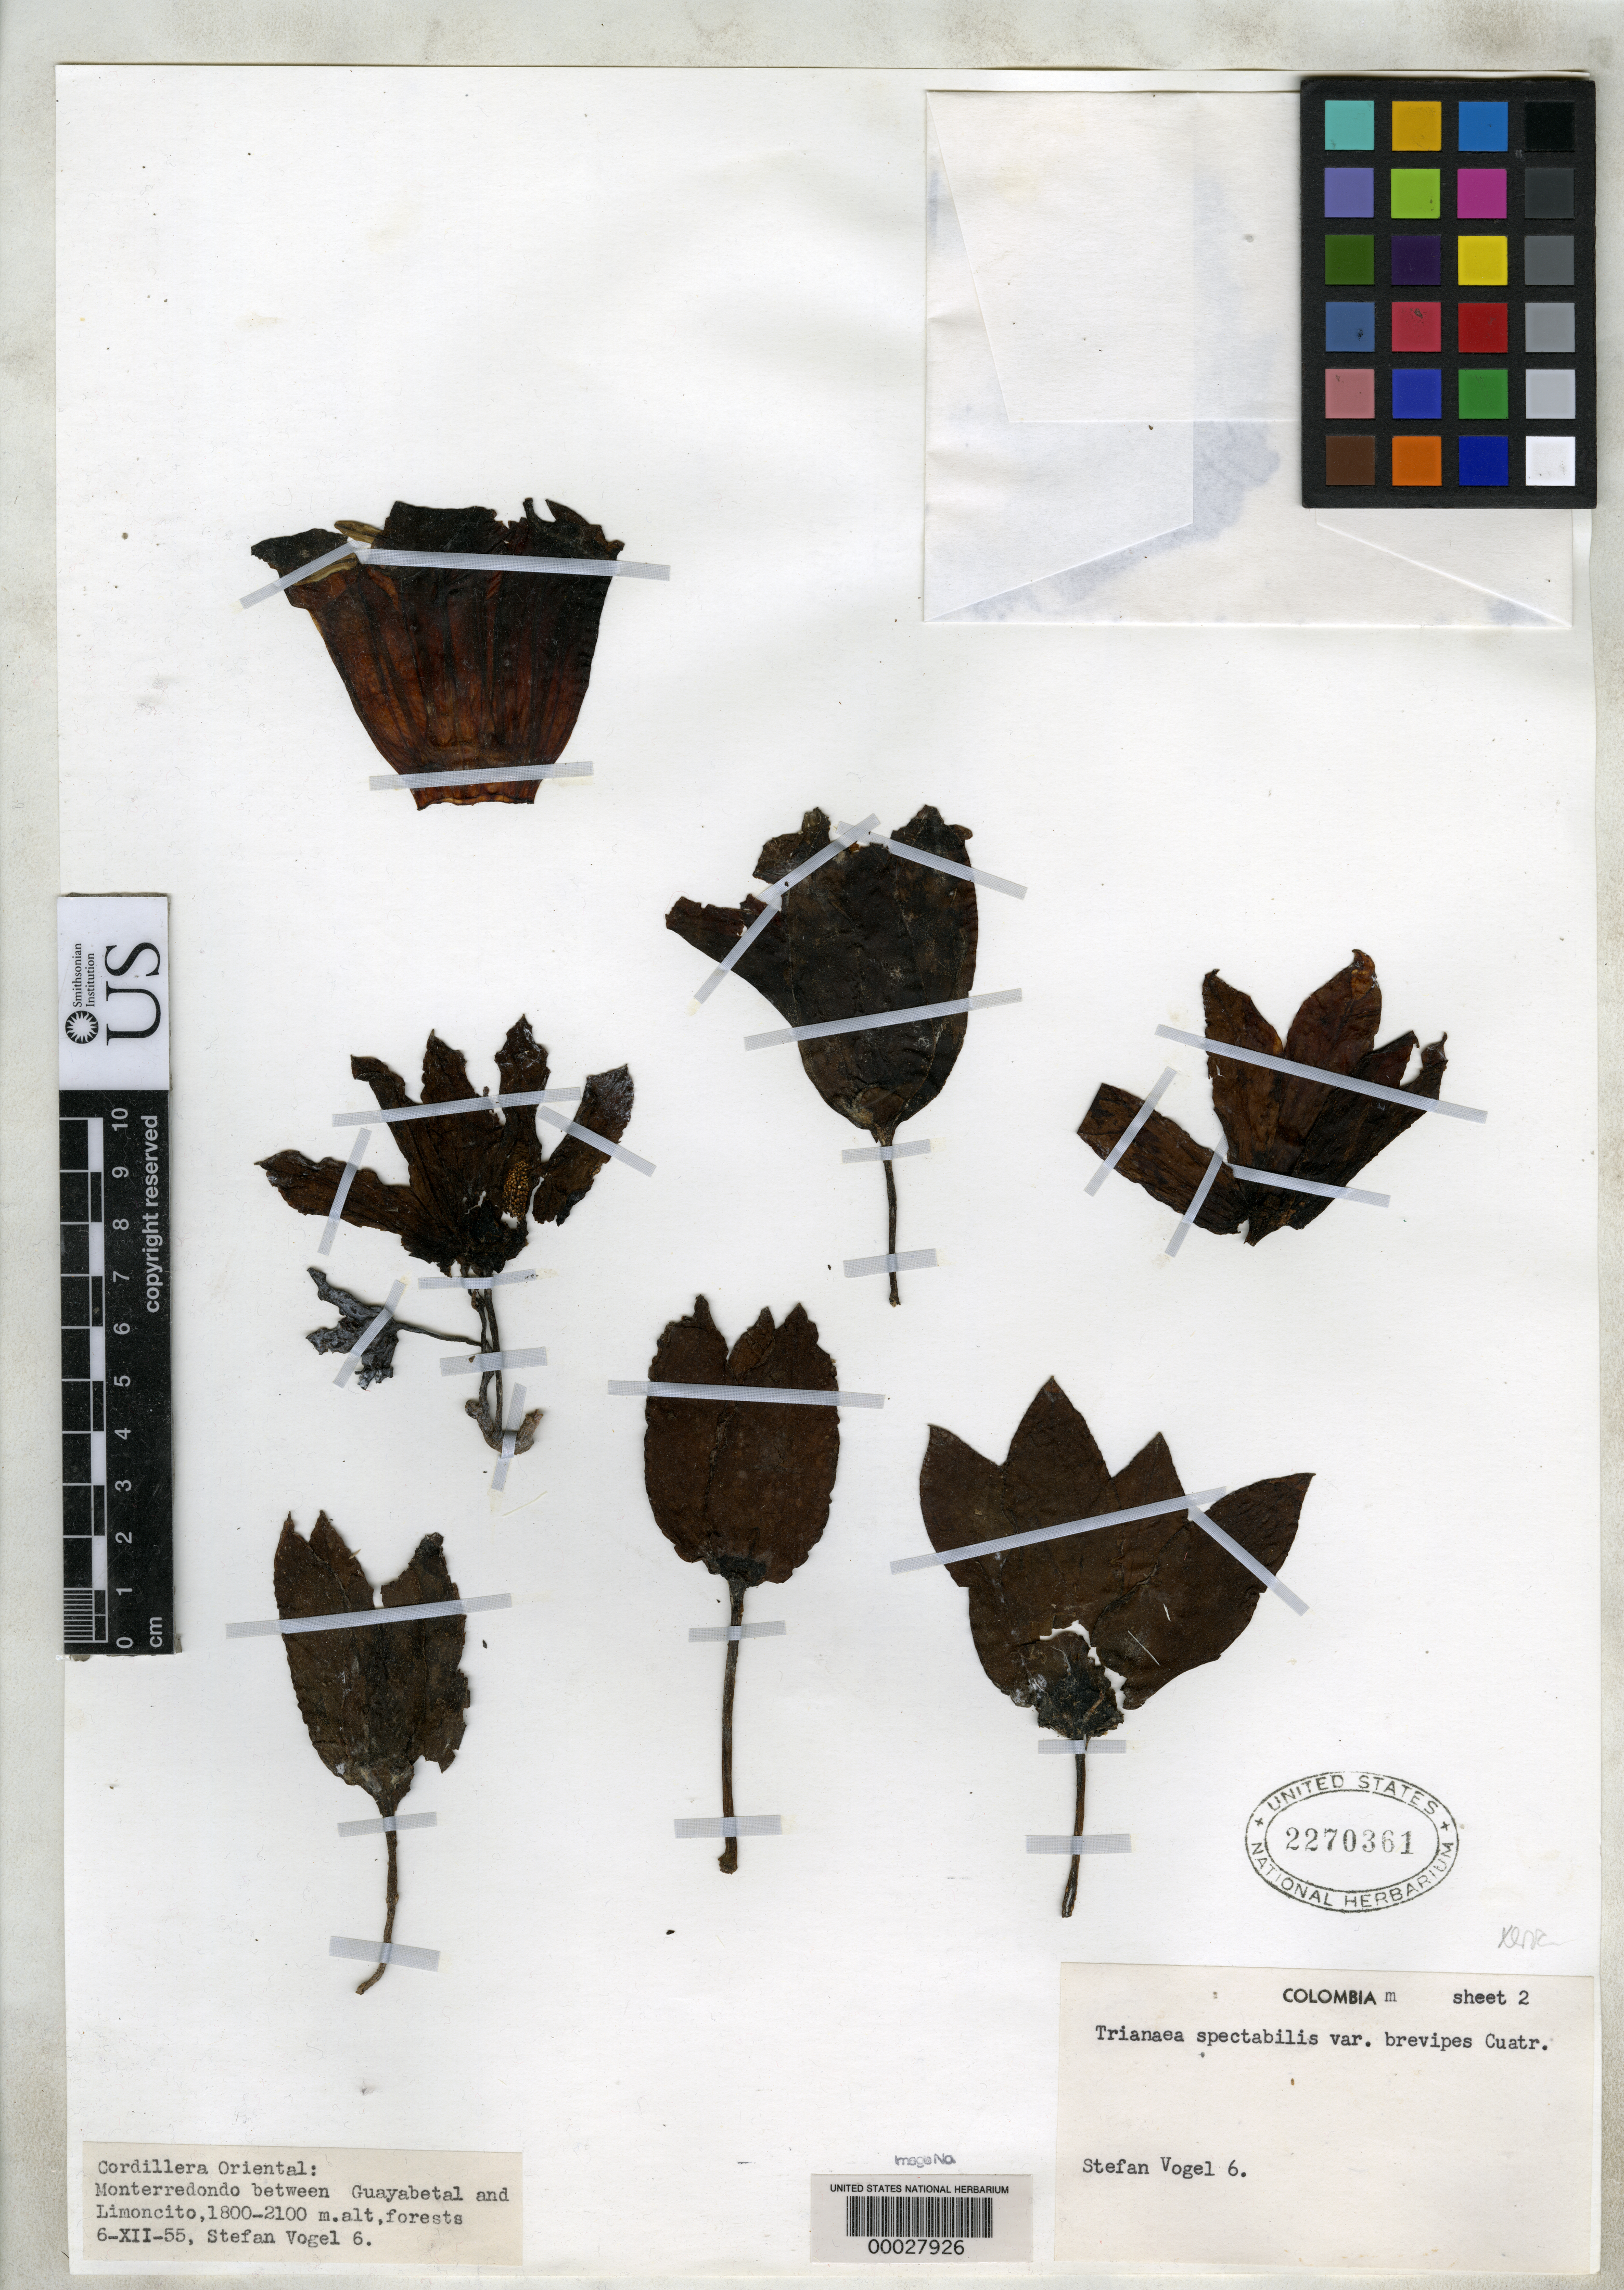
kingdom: Plantae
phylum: Tracheophyta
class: Magnoliopsida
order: Solanales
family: Solanaceae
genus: Trianaea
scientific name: Trianaea spectabilis var. brevipes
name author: Cuatrec.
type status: Holotype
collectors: S. Vogel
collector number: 6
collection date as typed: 06 Dec 1955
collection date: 1955-12-06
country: Colombia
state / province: Cundinamarca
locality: Cordillera Oriental, Monterredando between Guayabetal & Limonocito.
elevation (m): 1800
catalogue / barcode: US 2270361